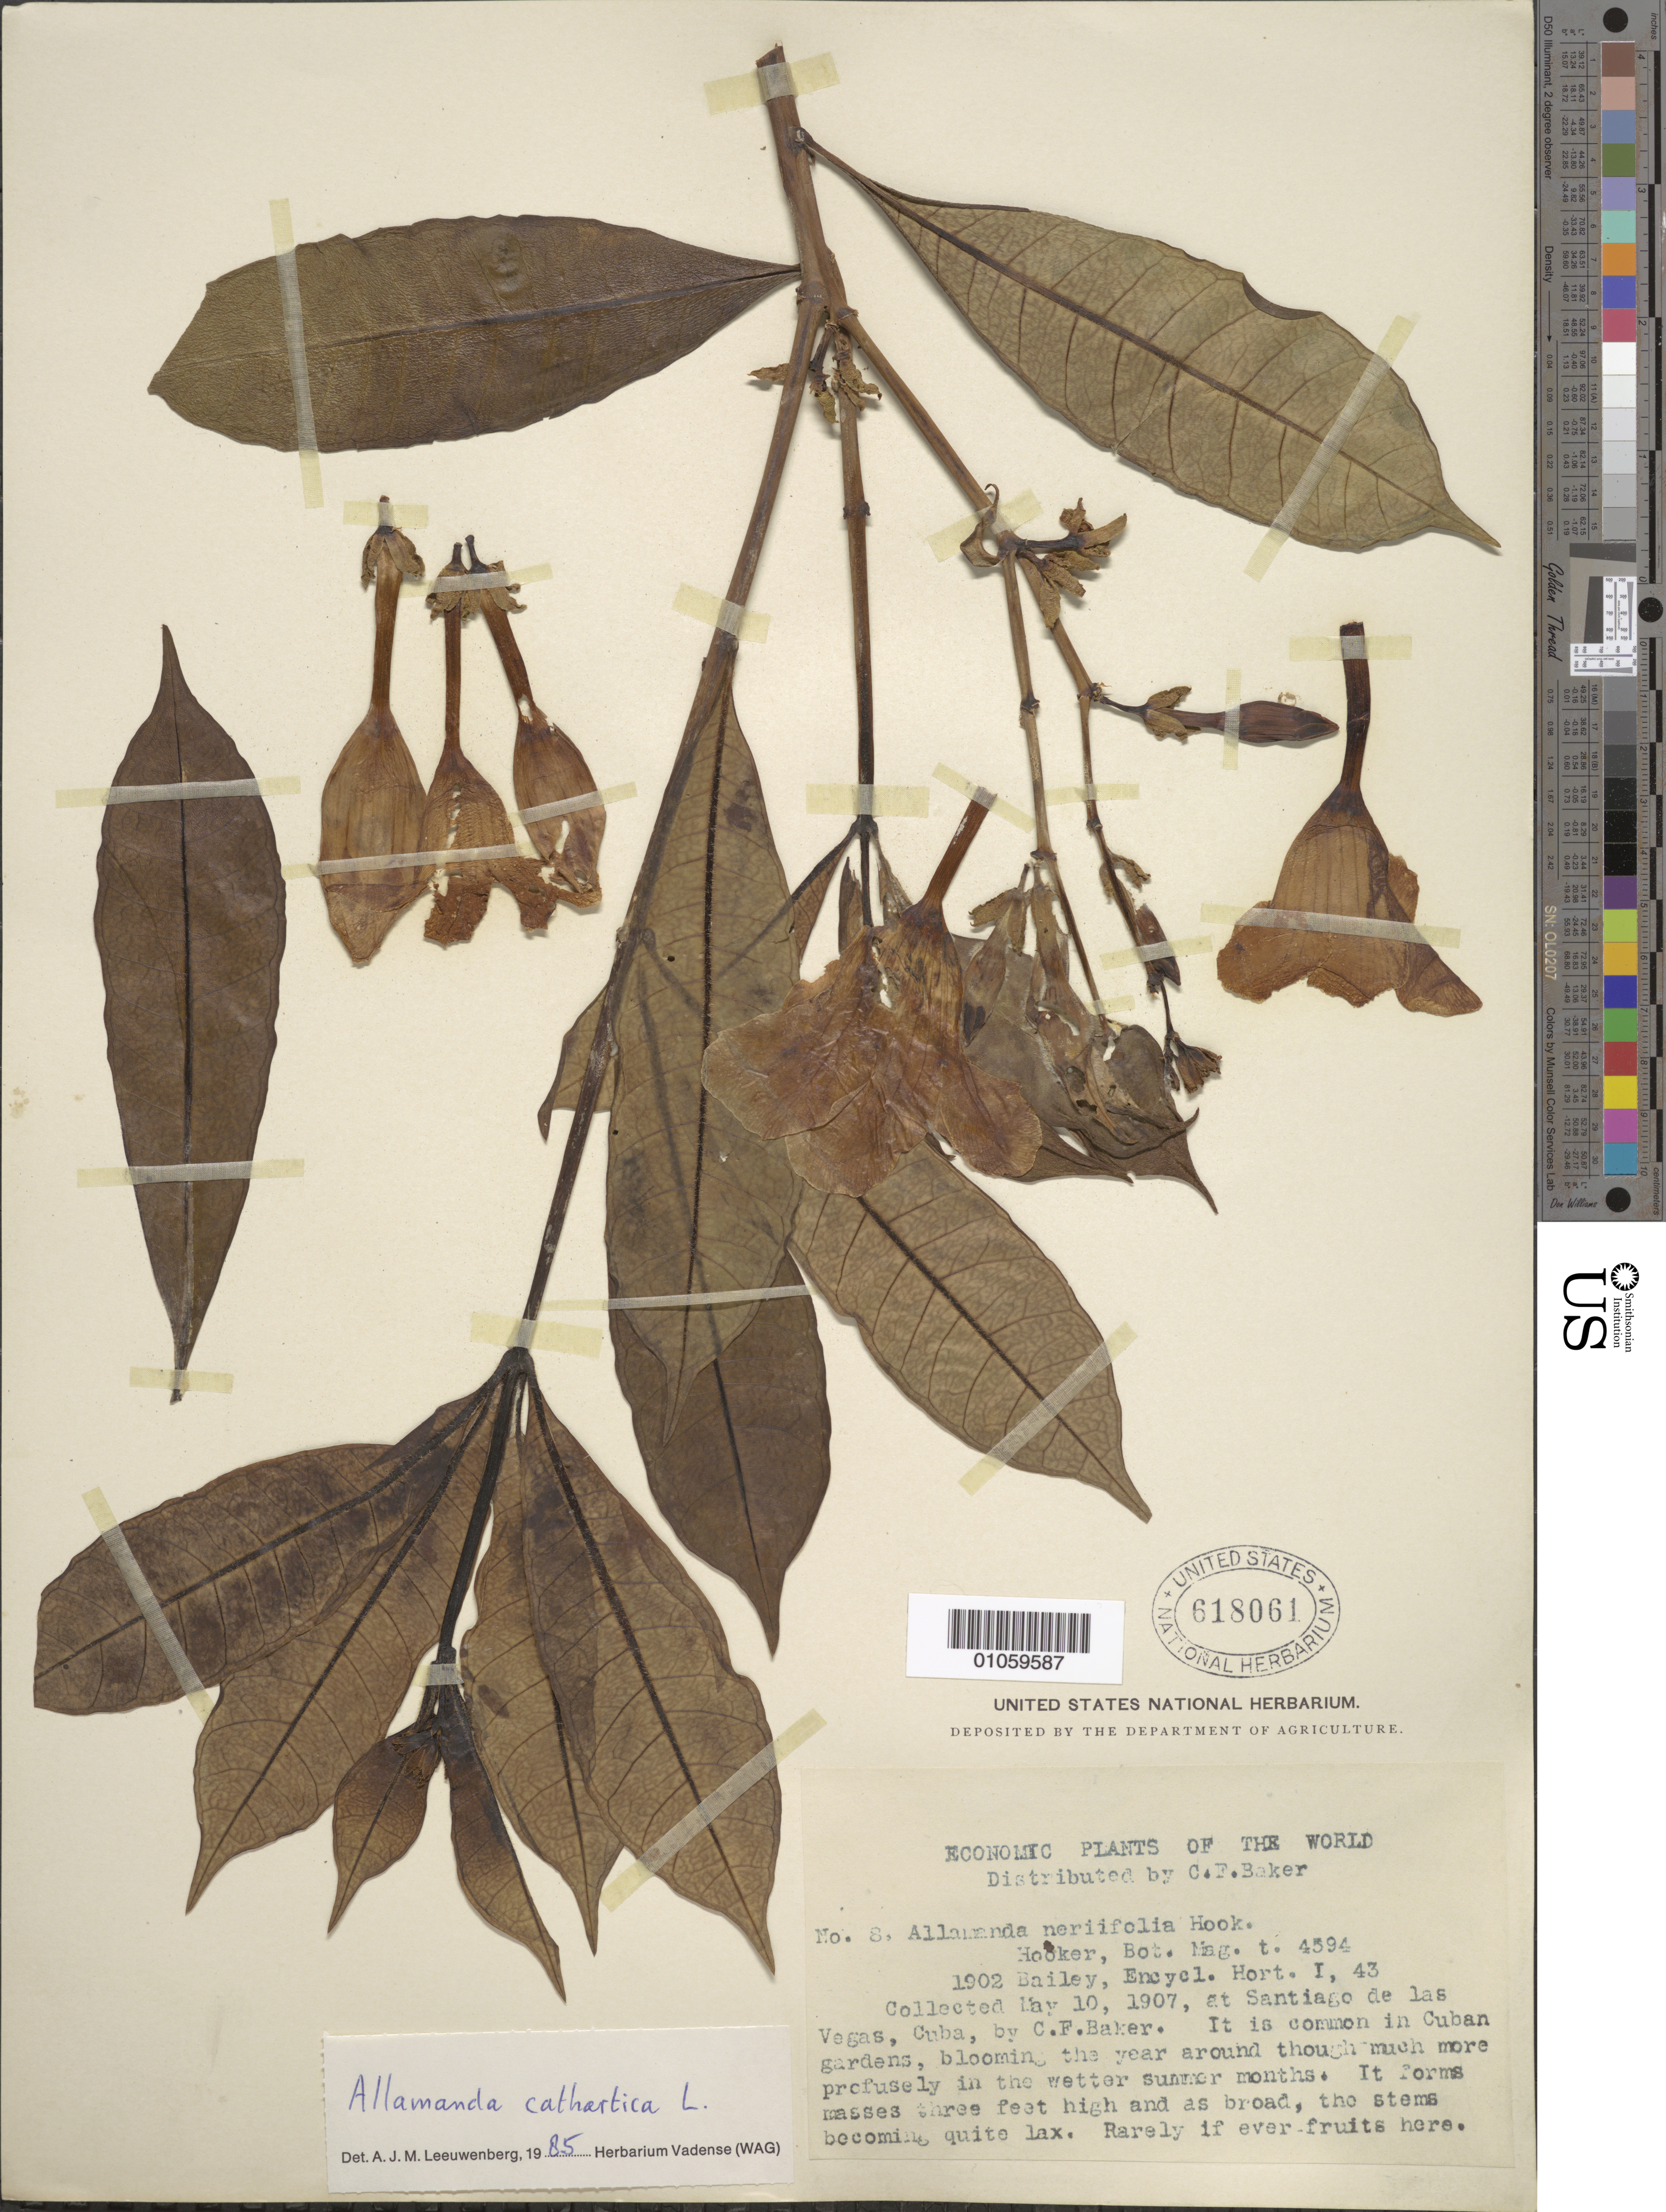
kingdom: Plantae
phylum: Tracheophyta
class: Magnoliopsida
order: Gentianales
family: Apocynaceae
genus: Allamanda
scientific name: Allamanda cathartica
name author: L.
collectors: C. F. Baker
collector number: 8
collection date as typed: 10 May 1907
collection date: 1907-05-10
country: Cuba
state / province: La Habana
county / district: Municipio Boyeros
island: Cuba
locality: Santiago de las Vegas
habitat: Gardens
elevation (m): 97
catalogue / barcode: US 618061